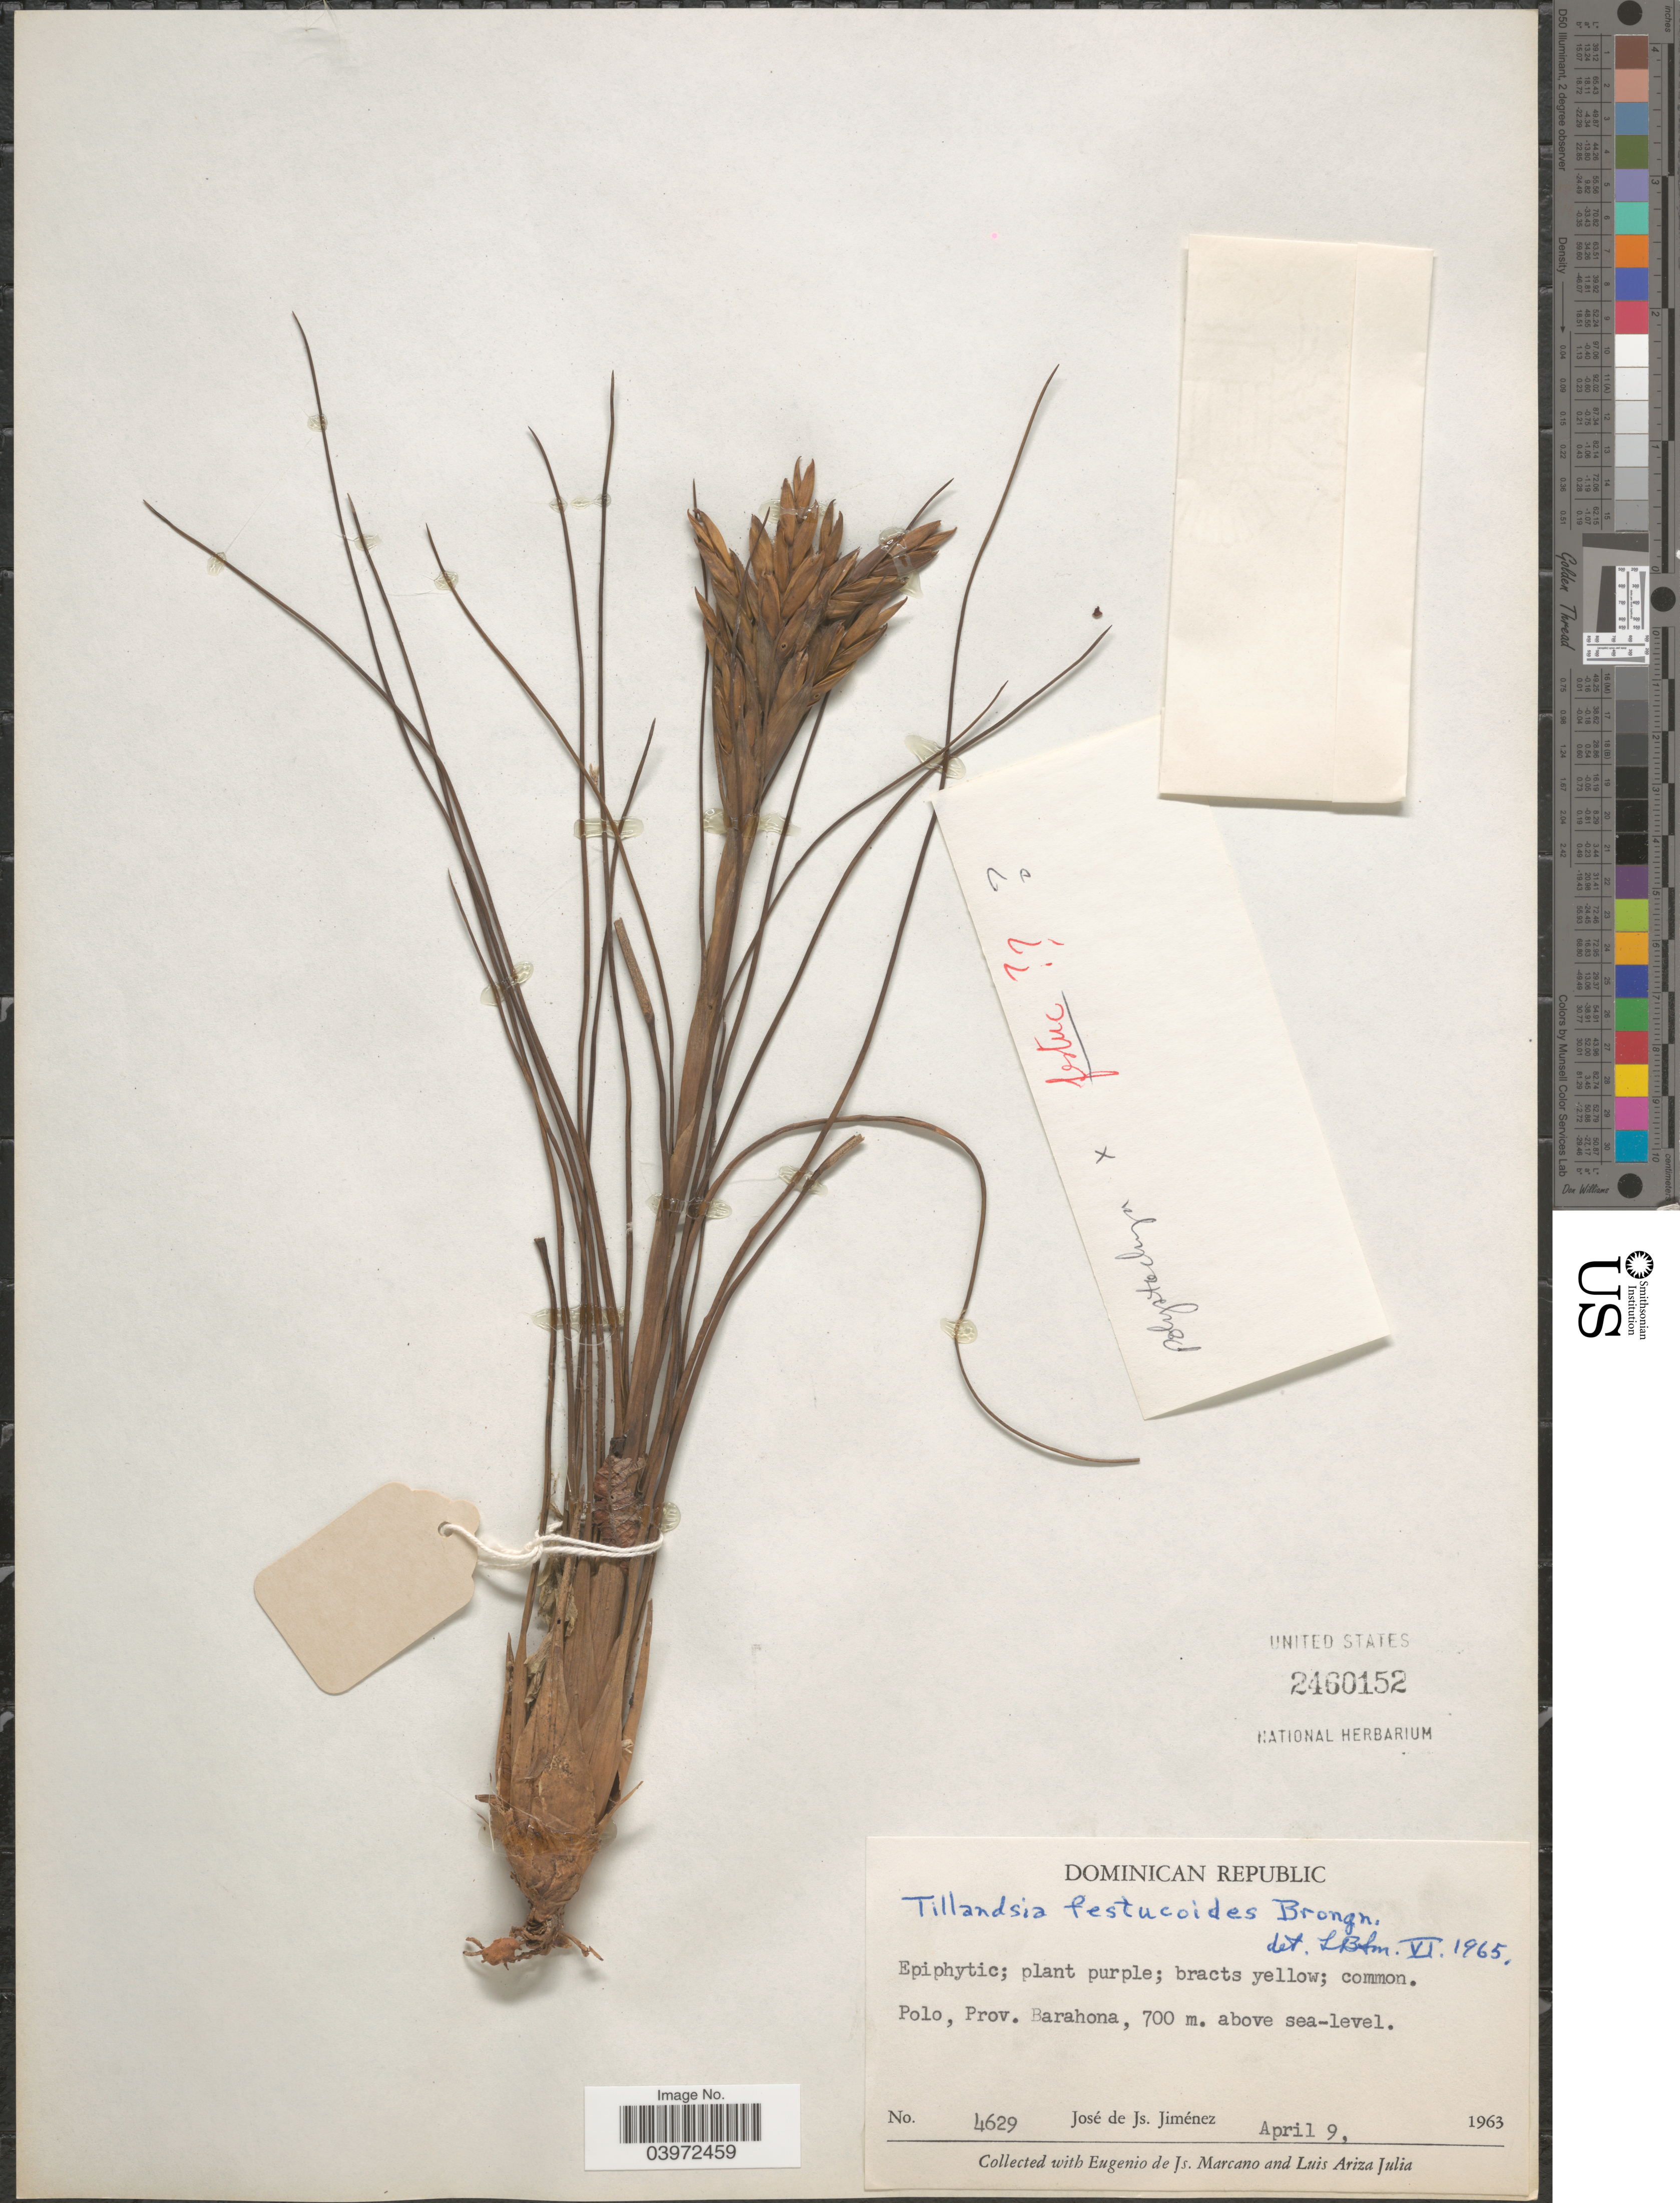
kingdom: Plantae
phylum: Tracheophyta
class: Liliopsida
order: Poales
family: Bromeliaceae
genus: Tillandsia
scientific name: Tillandsia festucoides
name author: Brongn. ex Mez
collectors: J. J. Jiménez Almonte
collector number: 4629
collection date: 1963-04-09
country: Dominican Republic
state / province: Barahona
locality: Polo.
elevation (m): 700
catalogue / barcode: US 2460152